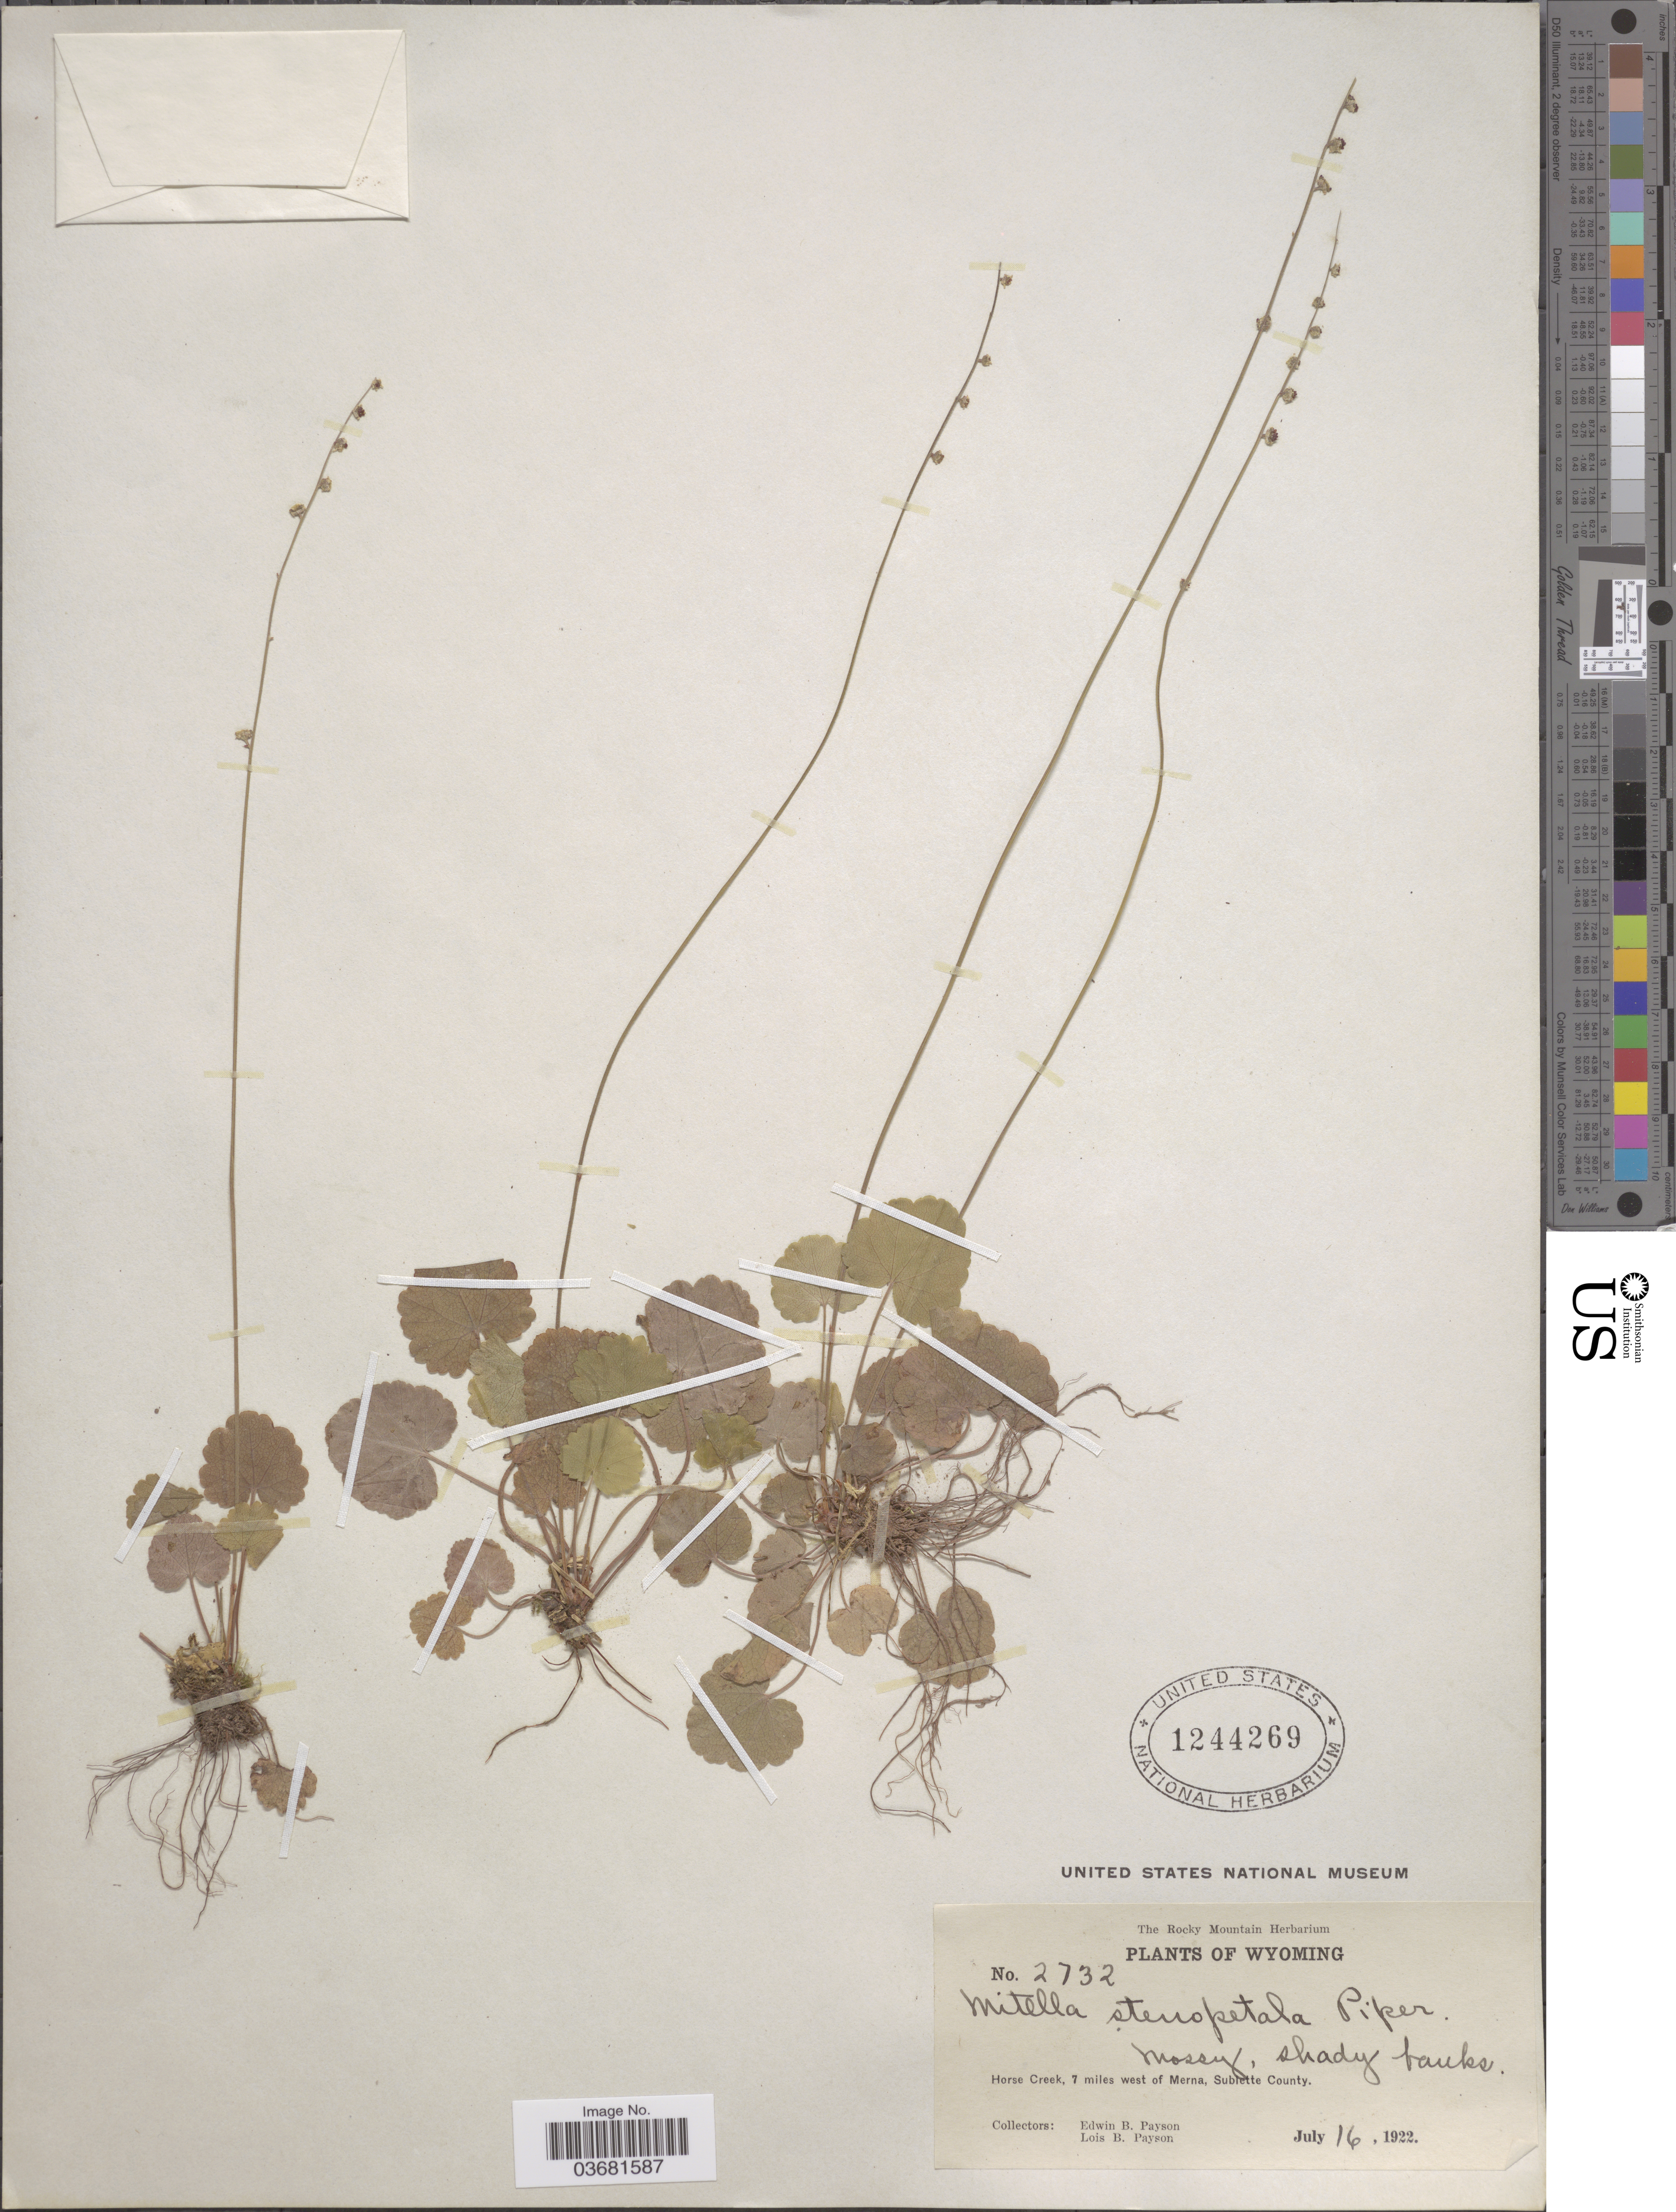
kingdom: Plantae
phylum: Tracheophyta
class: Magnoliopsida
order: Saxifragales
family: Saxifragaceae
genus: Mitella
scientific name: Mitella stenopetala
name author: Piper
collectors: E. B. Payson & L. Payson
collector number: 2732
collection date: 1922-07-16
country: United States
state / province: Wyoming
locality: Horse Creek, 7 miles west of Merna, Sublette County.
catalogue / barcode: US 1244269